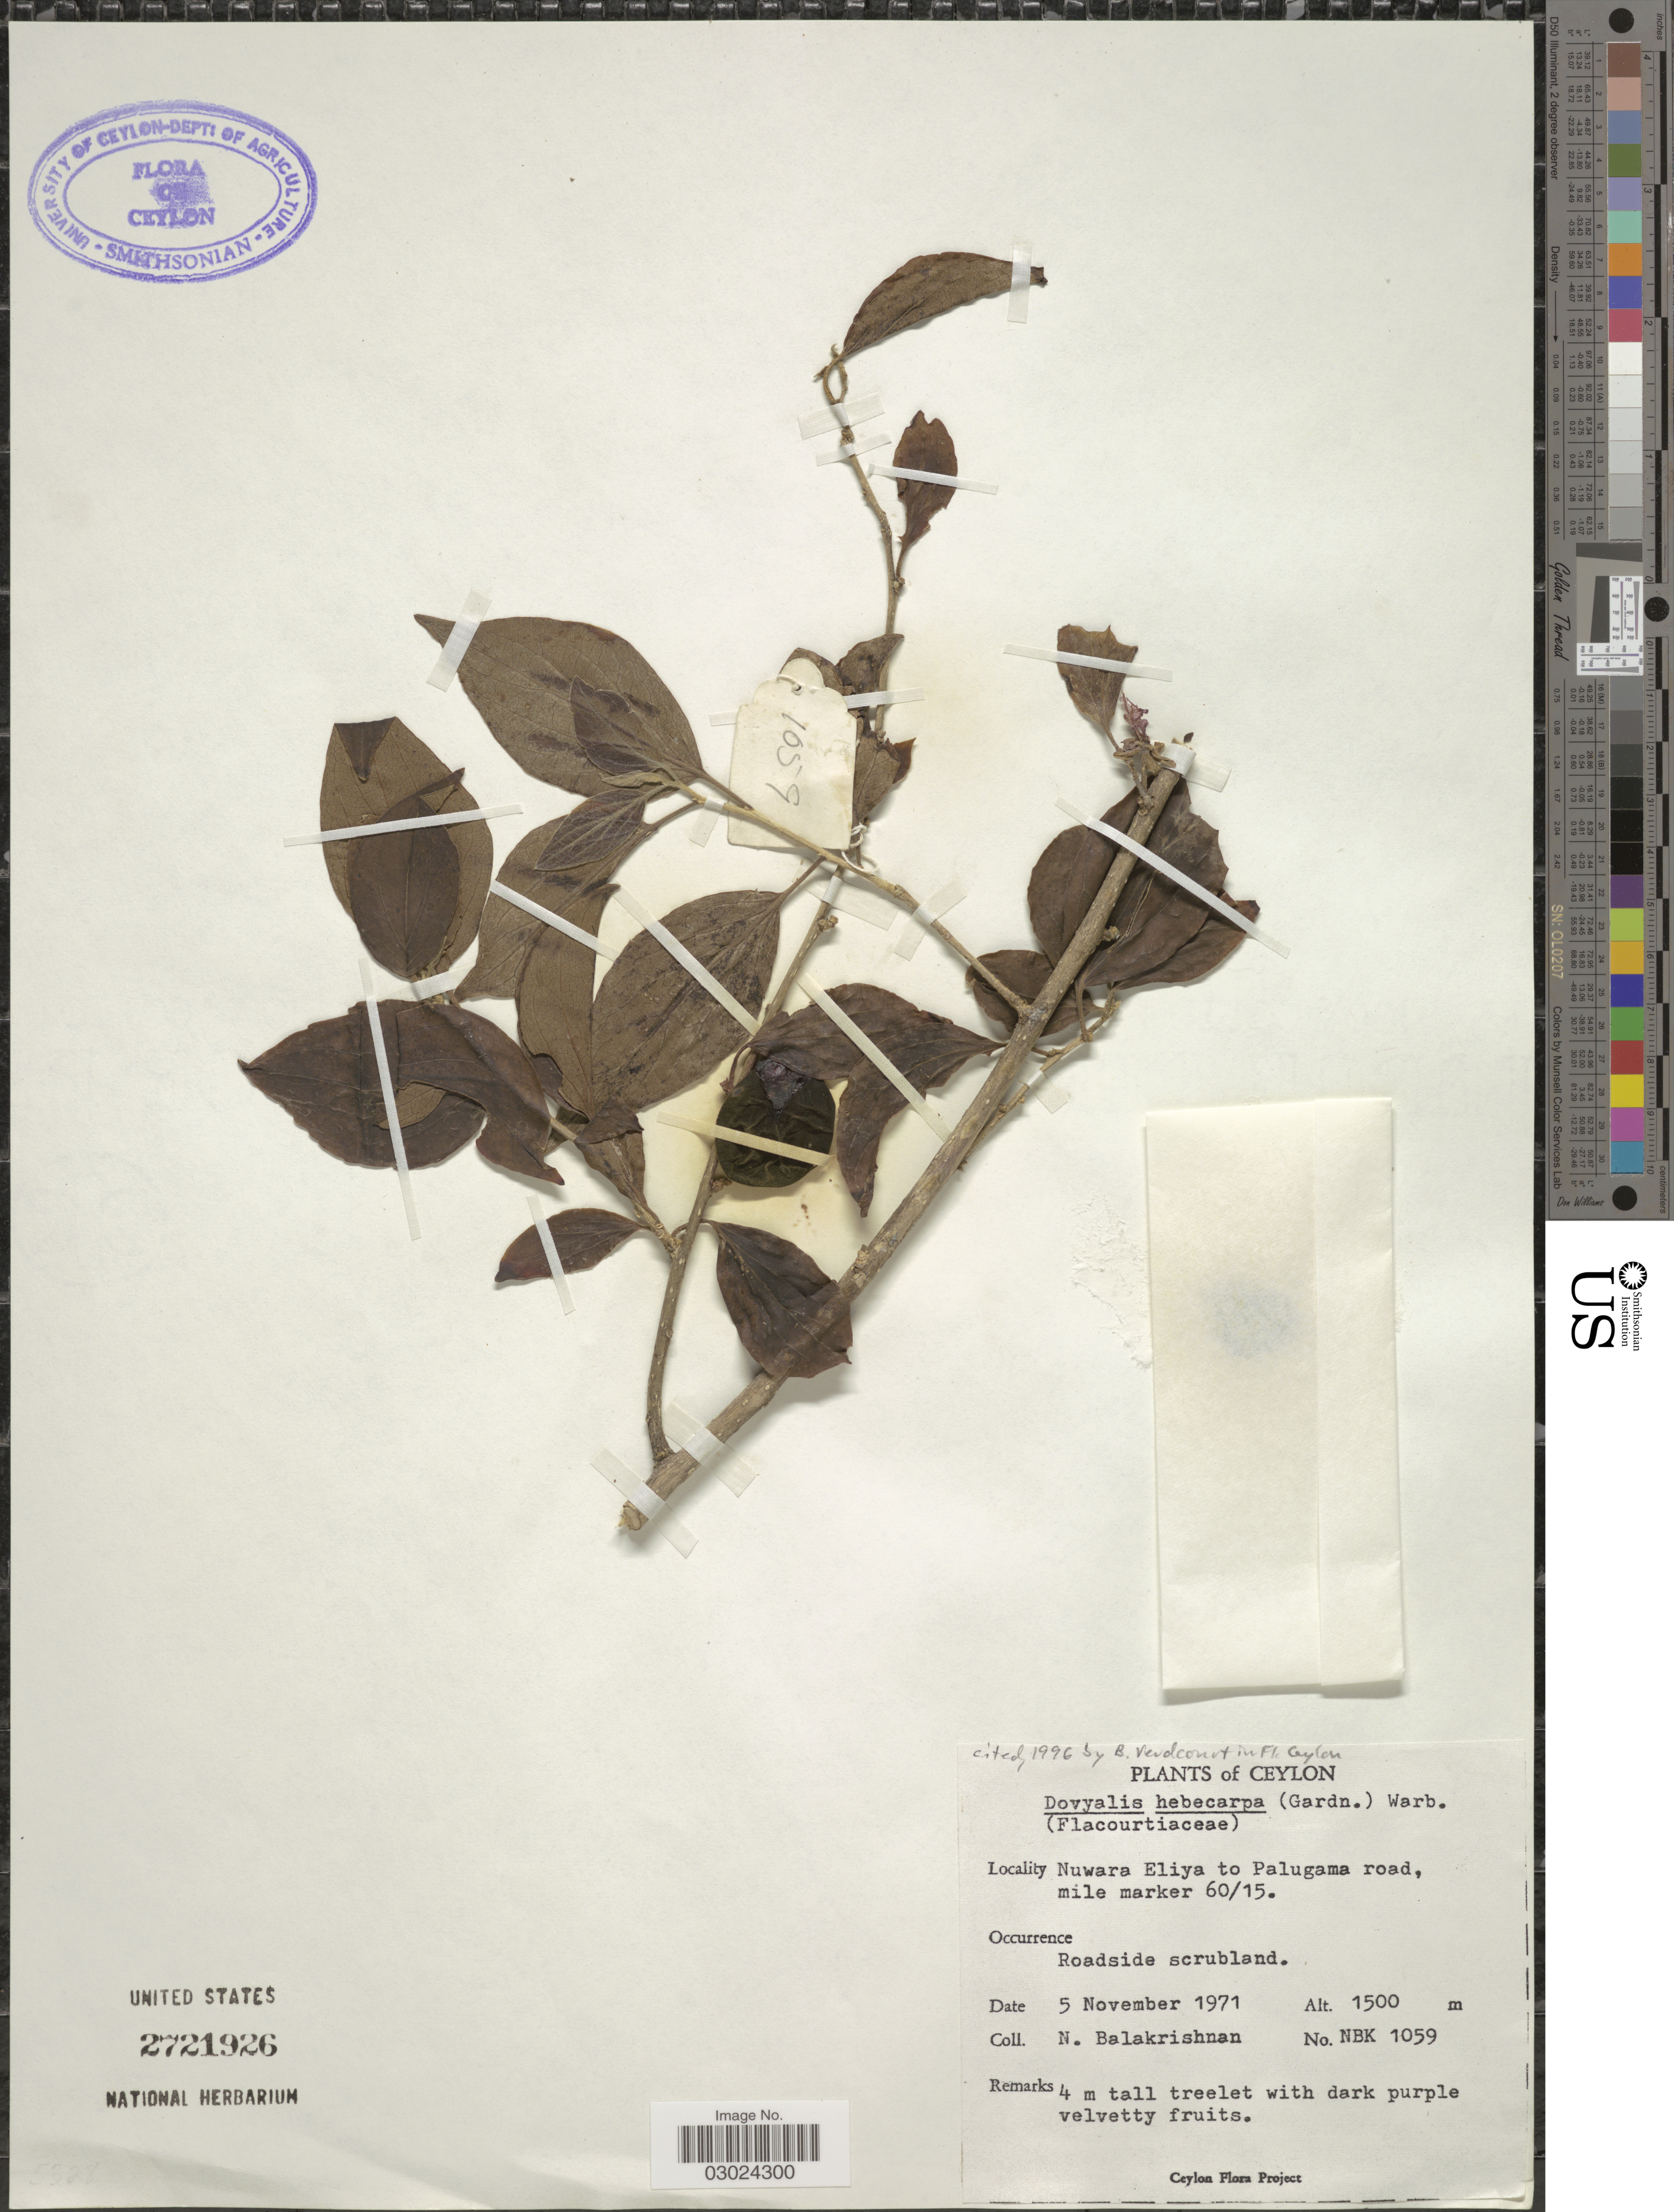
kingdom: Plantae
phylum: Tracheophyta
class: Magnoliopsida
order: Malpighiales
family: Salicaceae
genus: Dovyalis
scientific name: Dovyalis hebecarpa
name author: (Gardner) Warb.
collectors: N. Balakrishnan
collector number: NBK1059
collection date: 1971-11-05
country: Sri Lanka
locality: Ceylon. Nuwars Eliya to Palugama road, mile marker 60/15.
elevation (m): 1500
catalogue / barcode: US 2721926